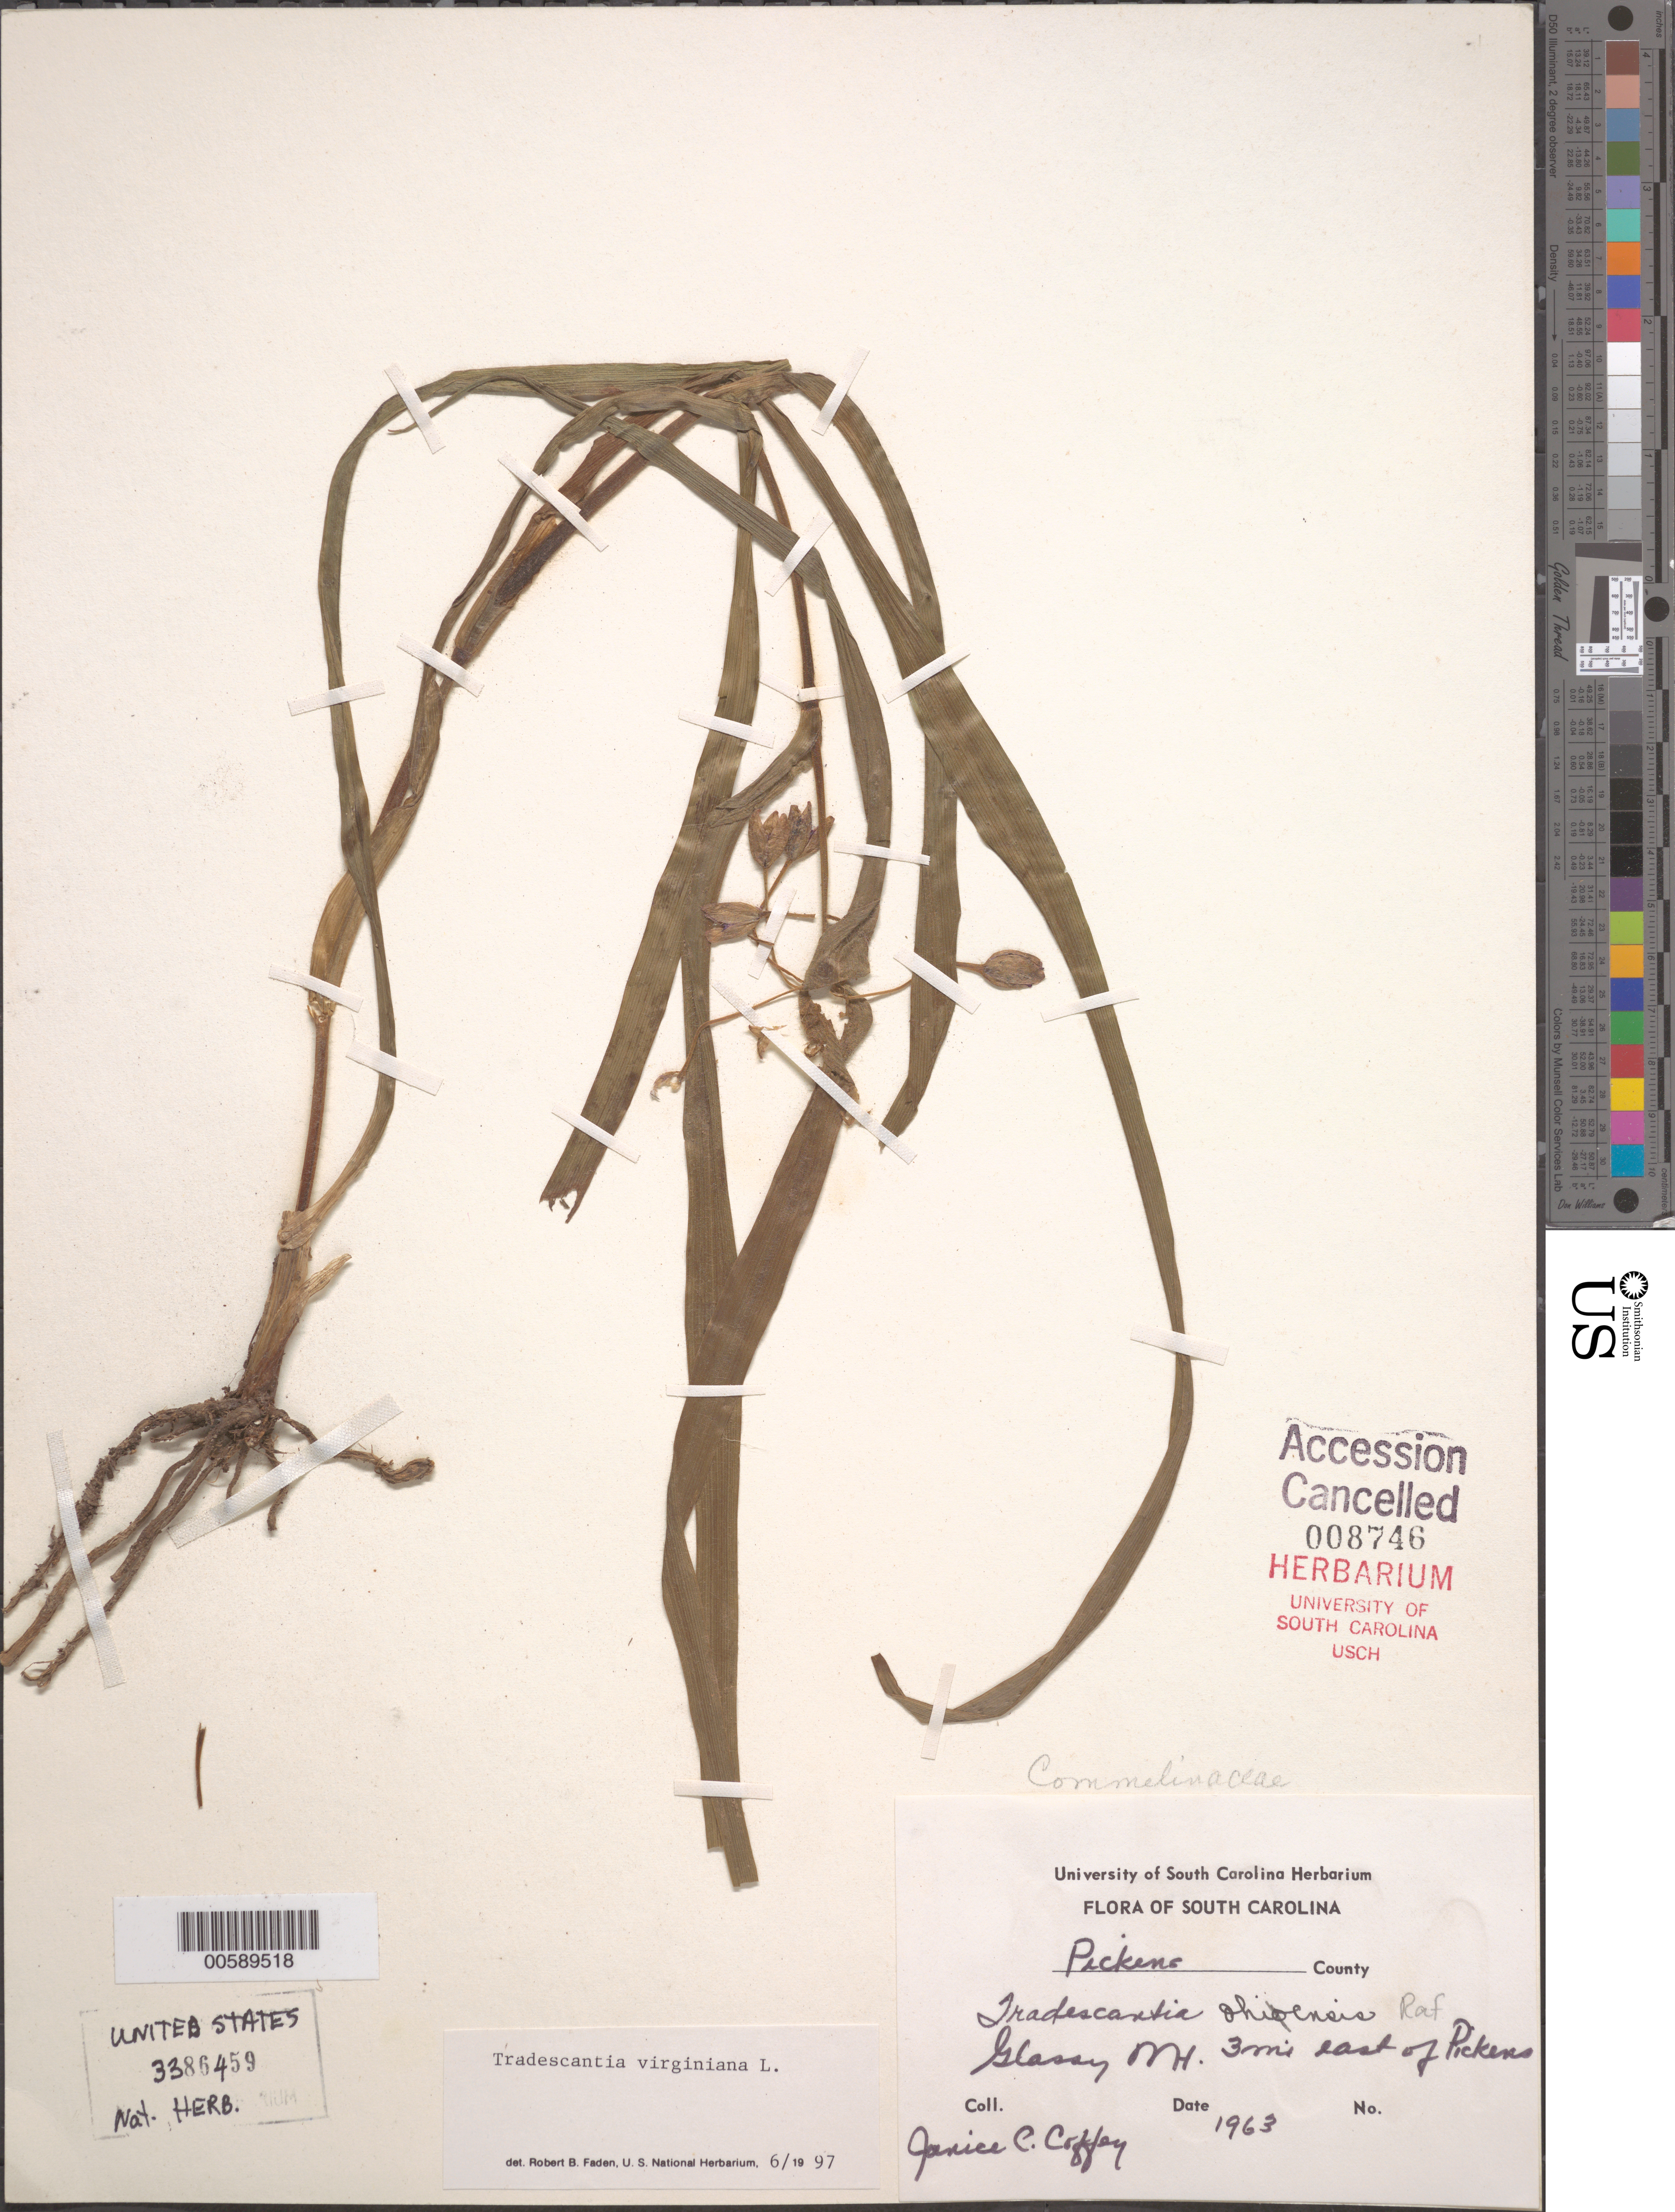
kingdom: Plantae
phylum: Tracheophyta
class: Liliopsida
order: Commelinales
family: Commelinaceae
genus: Tradescantia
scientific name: Tradescantia virginiana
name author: L.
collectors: J. Coffey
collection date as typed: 1963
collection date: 1963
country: United States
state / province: South Carolina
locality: Glassy mt., e of pickens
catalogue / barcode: US 3386459